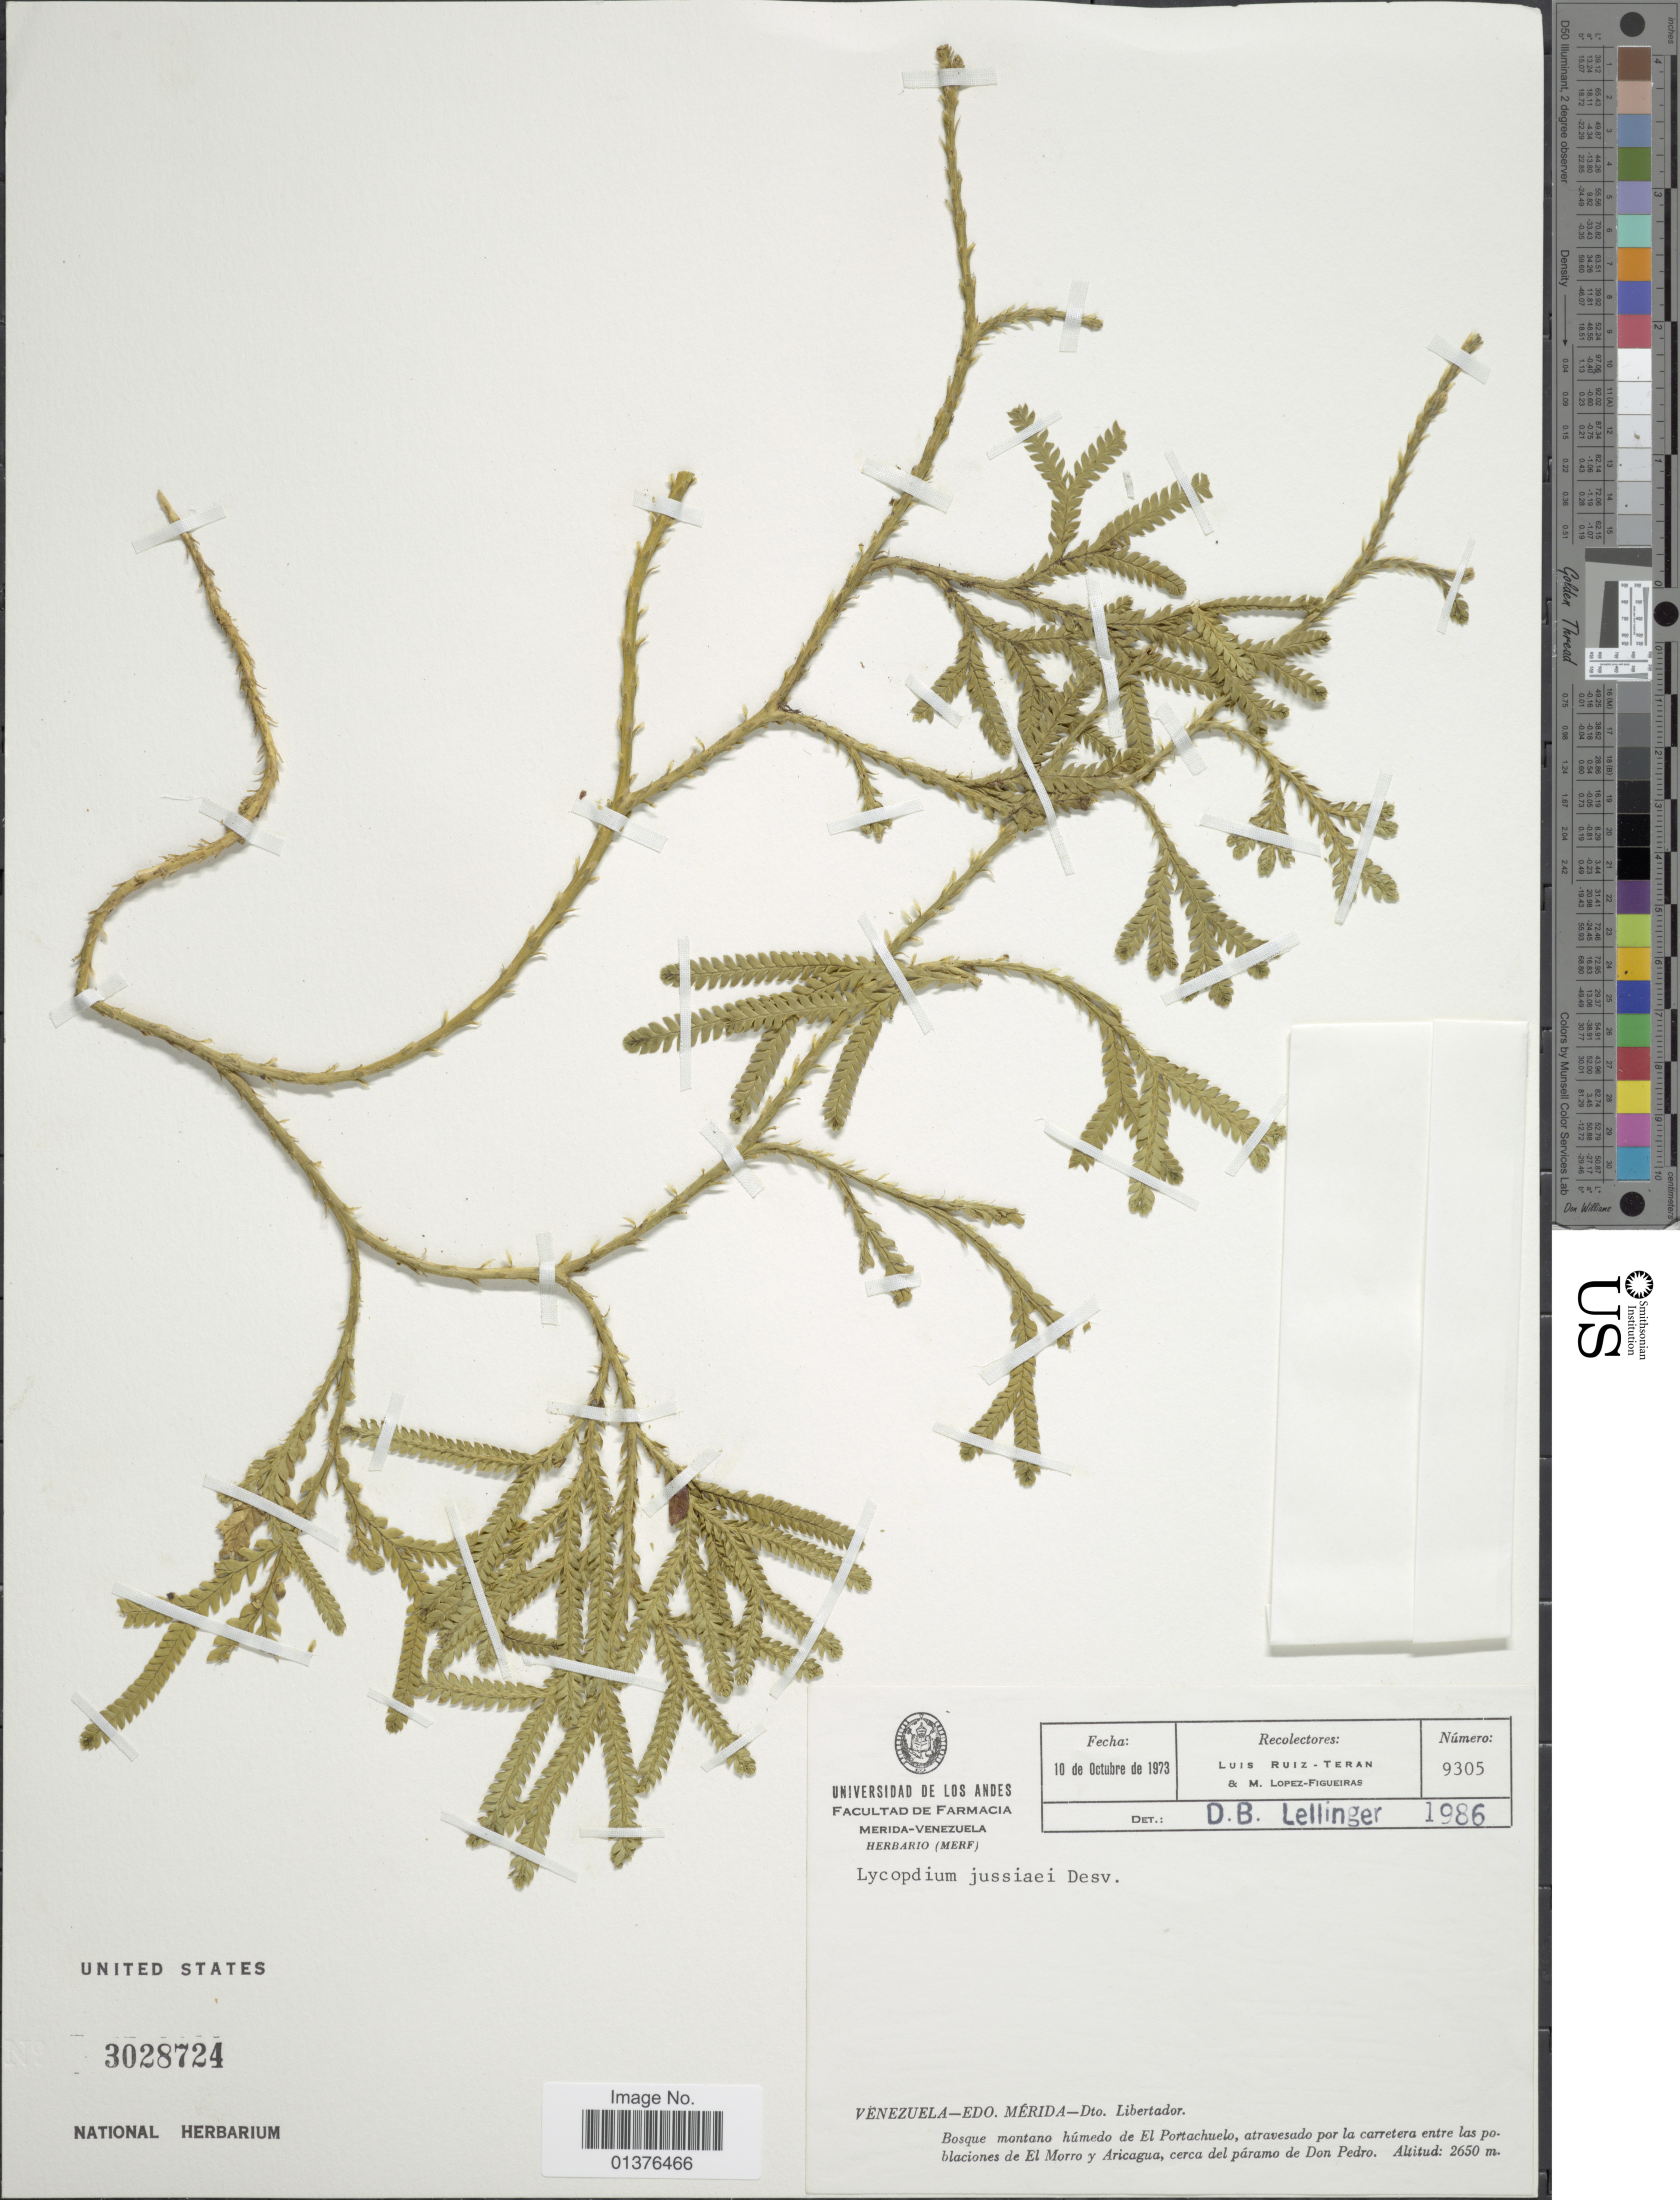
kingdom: Plantae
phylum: Tracheophyta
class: Lycopodiopsida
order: Lycopodiales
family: Lycopodiaceae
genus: Diphasium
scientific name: Diphasium jussiaei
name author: (Desv.) C. Presl ex Rothm.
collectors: L. E. Ruíz-Terán & M. López Figueiras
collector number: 9305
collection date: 1973-10-10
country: Venezuela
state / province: Mérida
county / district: Libertador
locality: Dto. Libertador, bosque montano húmedo de El Pottachuelo, atravesado por la carretera entre las poblaciones de El Morro y Aricagua, cerca del páramo de Don Pedro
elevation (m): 2650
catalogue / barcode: US 3028724